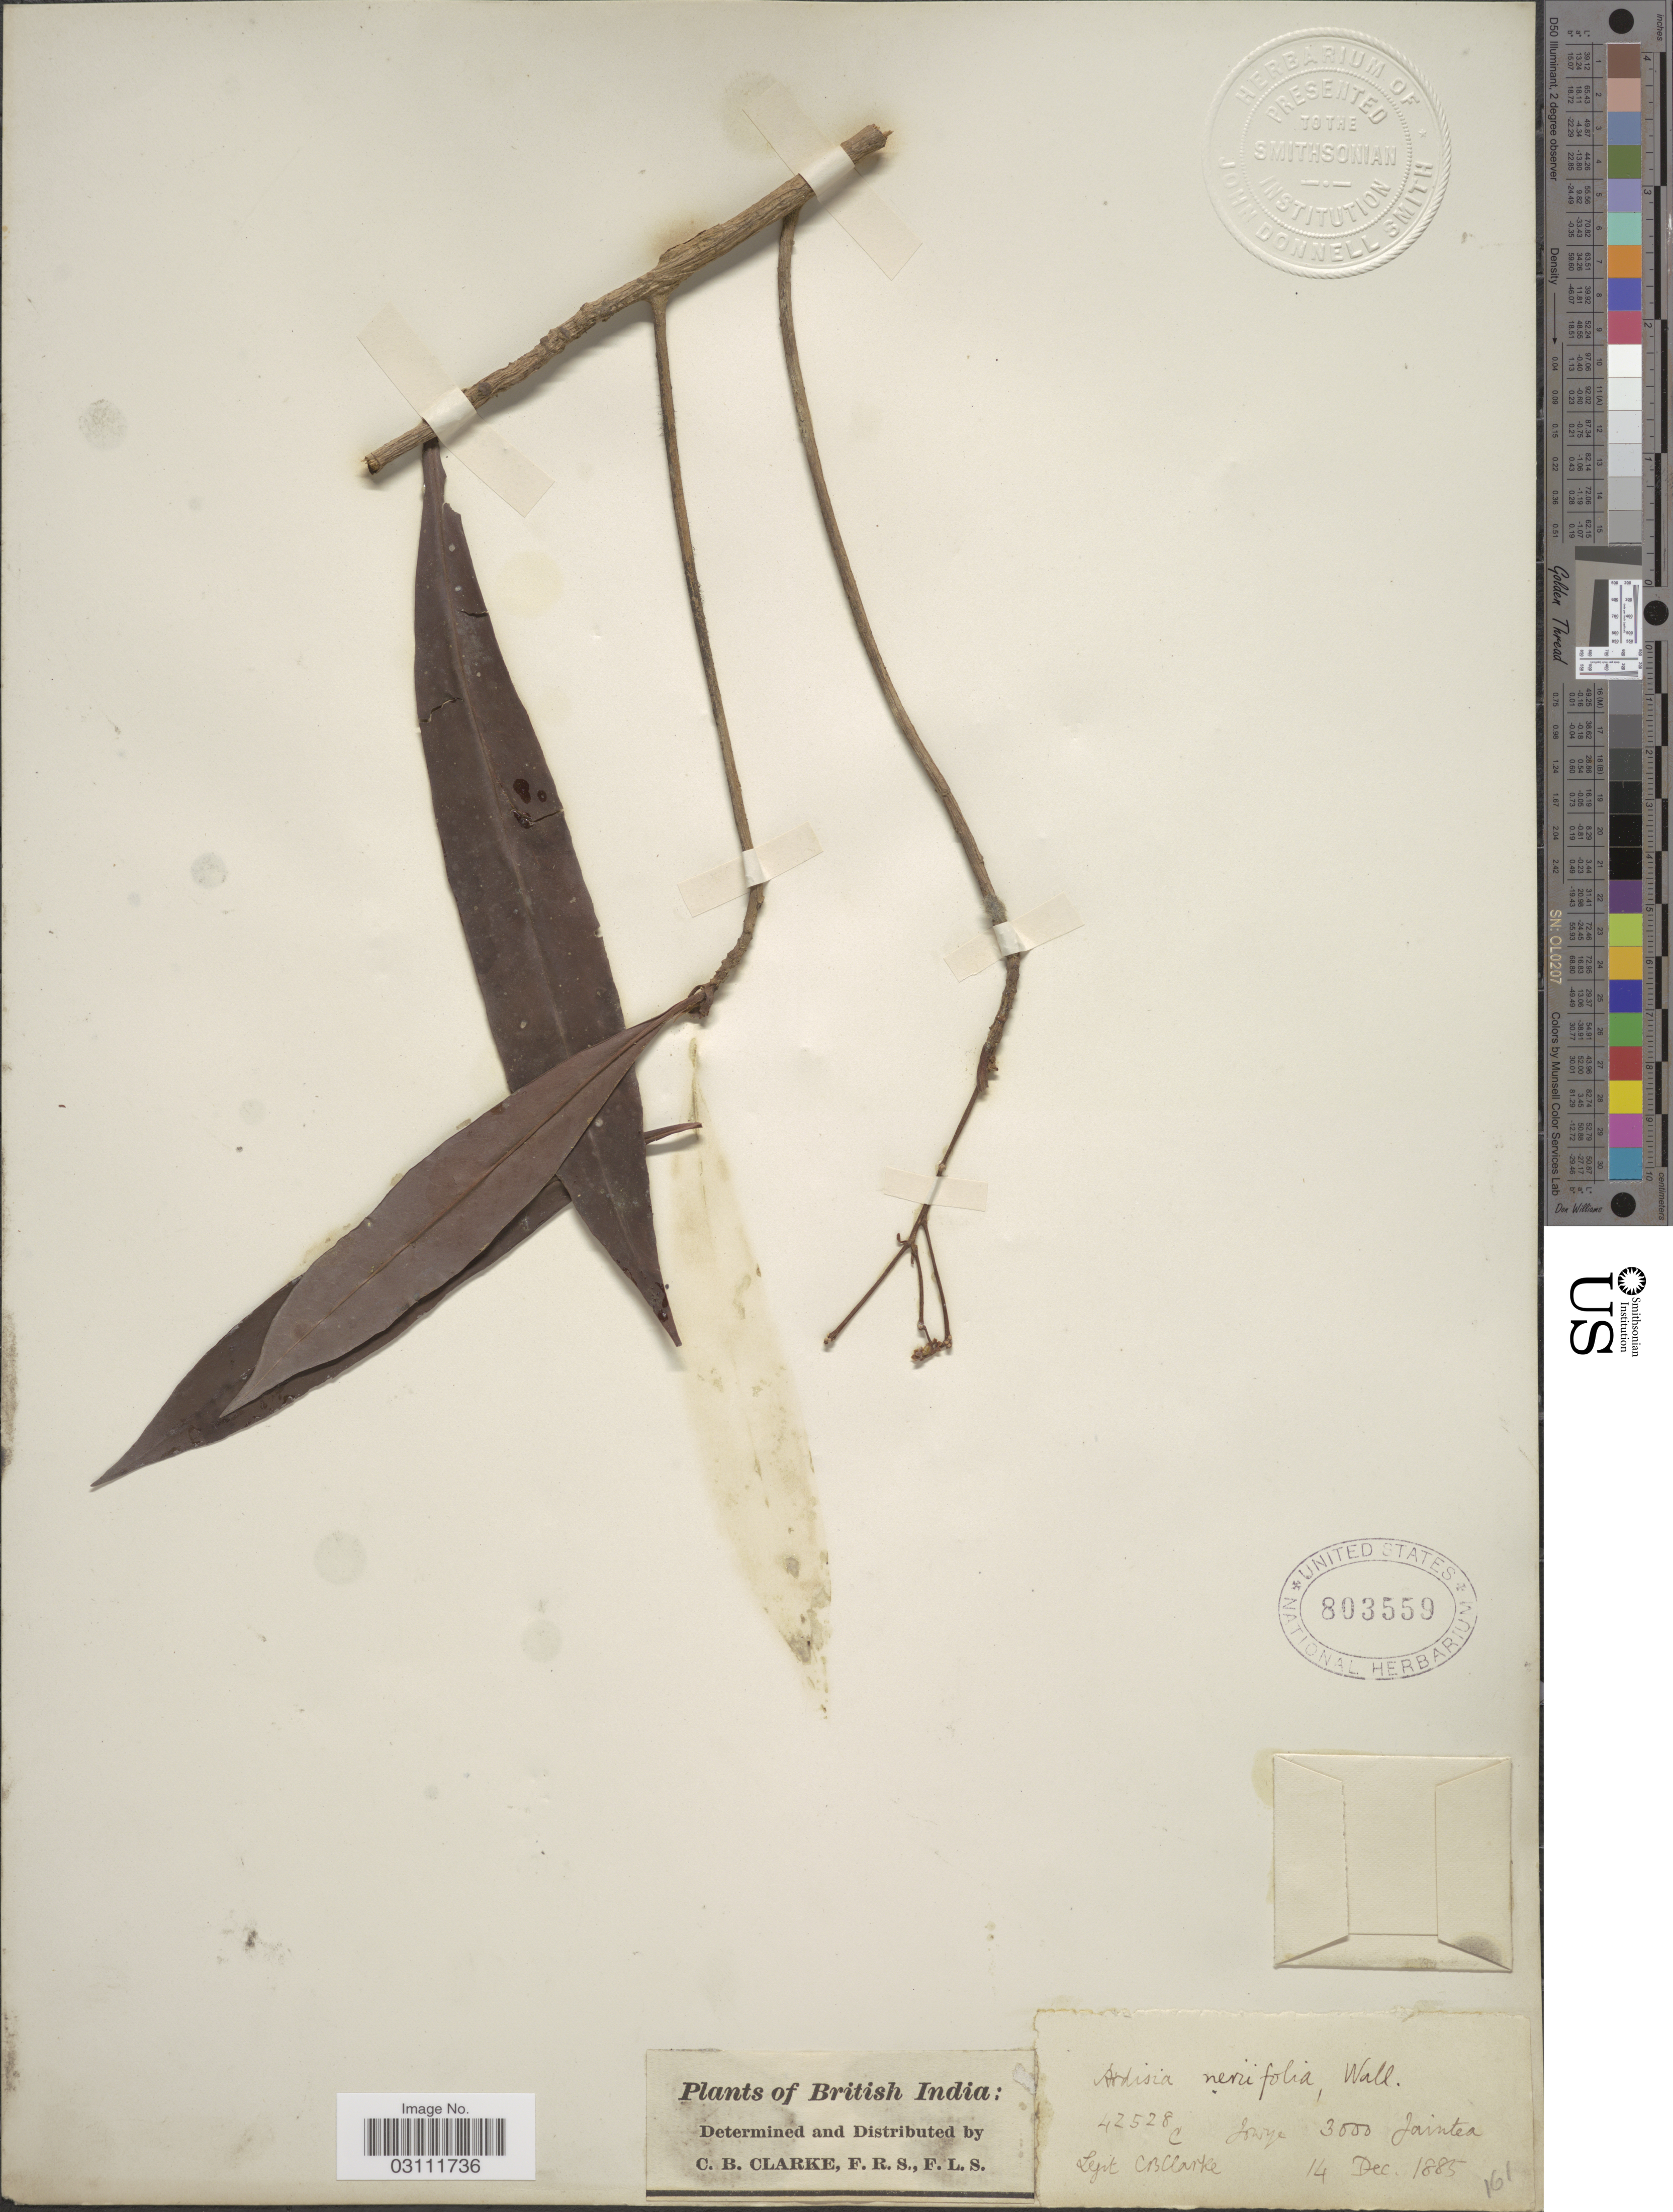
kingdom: Plantae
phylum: Tracheophyta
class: Magnoliopsida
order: Ericales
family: Primulaceae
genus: Ardisia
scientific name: Ardisia neriifolia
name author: Wall. ex A. DC.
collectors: C. B. Clarke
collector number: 42528C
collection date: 1885-12-14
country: India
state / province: Meghalaya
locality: British India, Jowye, Jaintea.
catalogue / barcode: US 803559